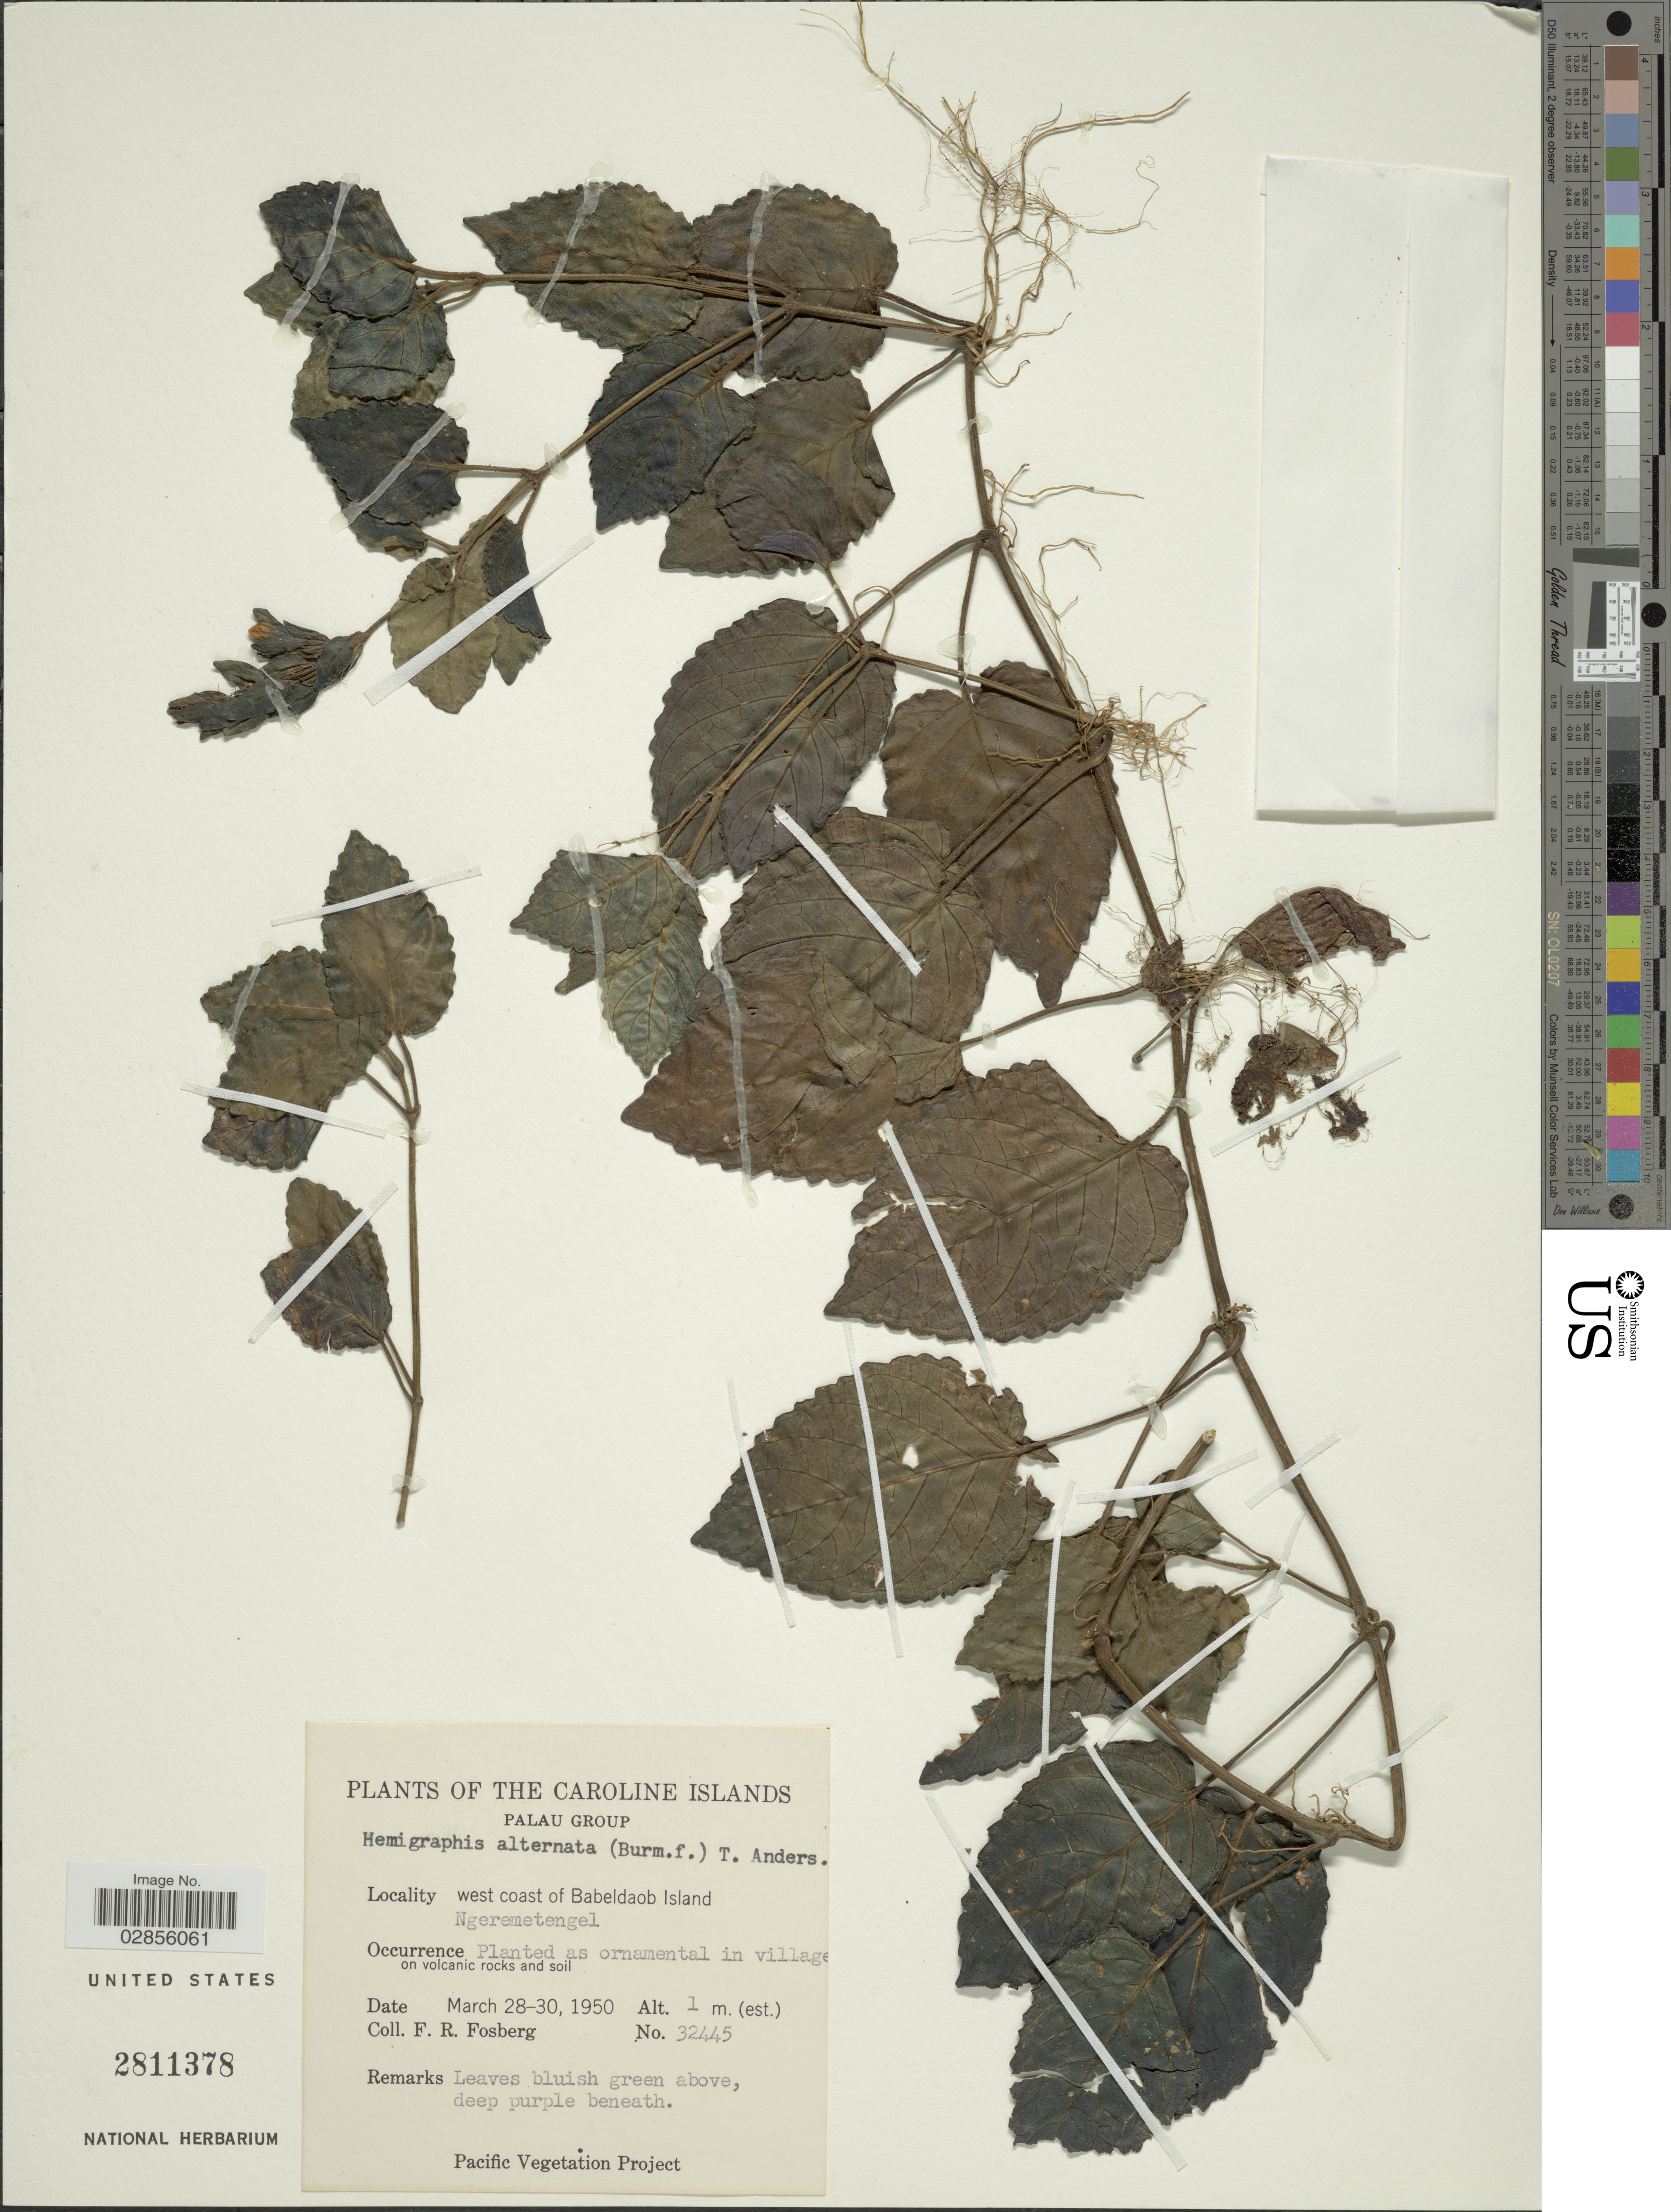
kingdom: Plantae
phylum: Tracheophyta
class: Magnoliopsida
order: Lamiales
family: Acanthaceae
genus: Strobilanthes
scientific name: Strobilanthes alternata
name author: (Burm. f.) Moylan ex J.R.I. Wood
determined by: Wagner, W. L., (BOT), Smithsonian Institution - National Museum of Natural History (UNITED STATES)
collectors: F. R. Fosberg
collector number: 32445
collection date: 1950-03-28/1950-03-30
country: Palau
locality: The Caroline Islands. Palau Group. West coast of Babeldaob Island. Ngeremetengel.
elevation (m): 1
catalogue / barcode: US 2811378